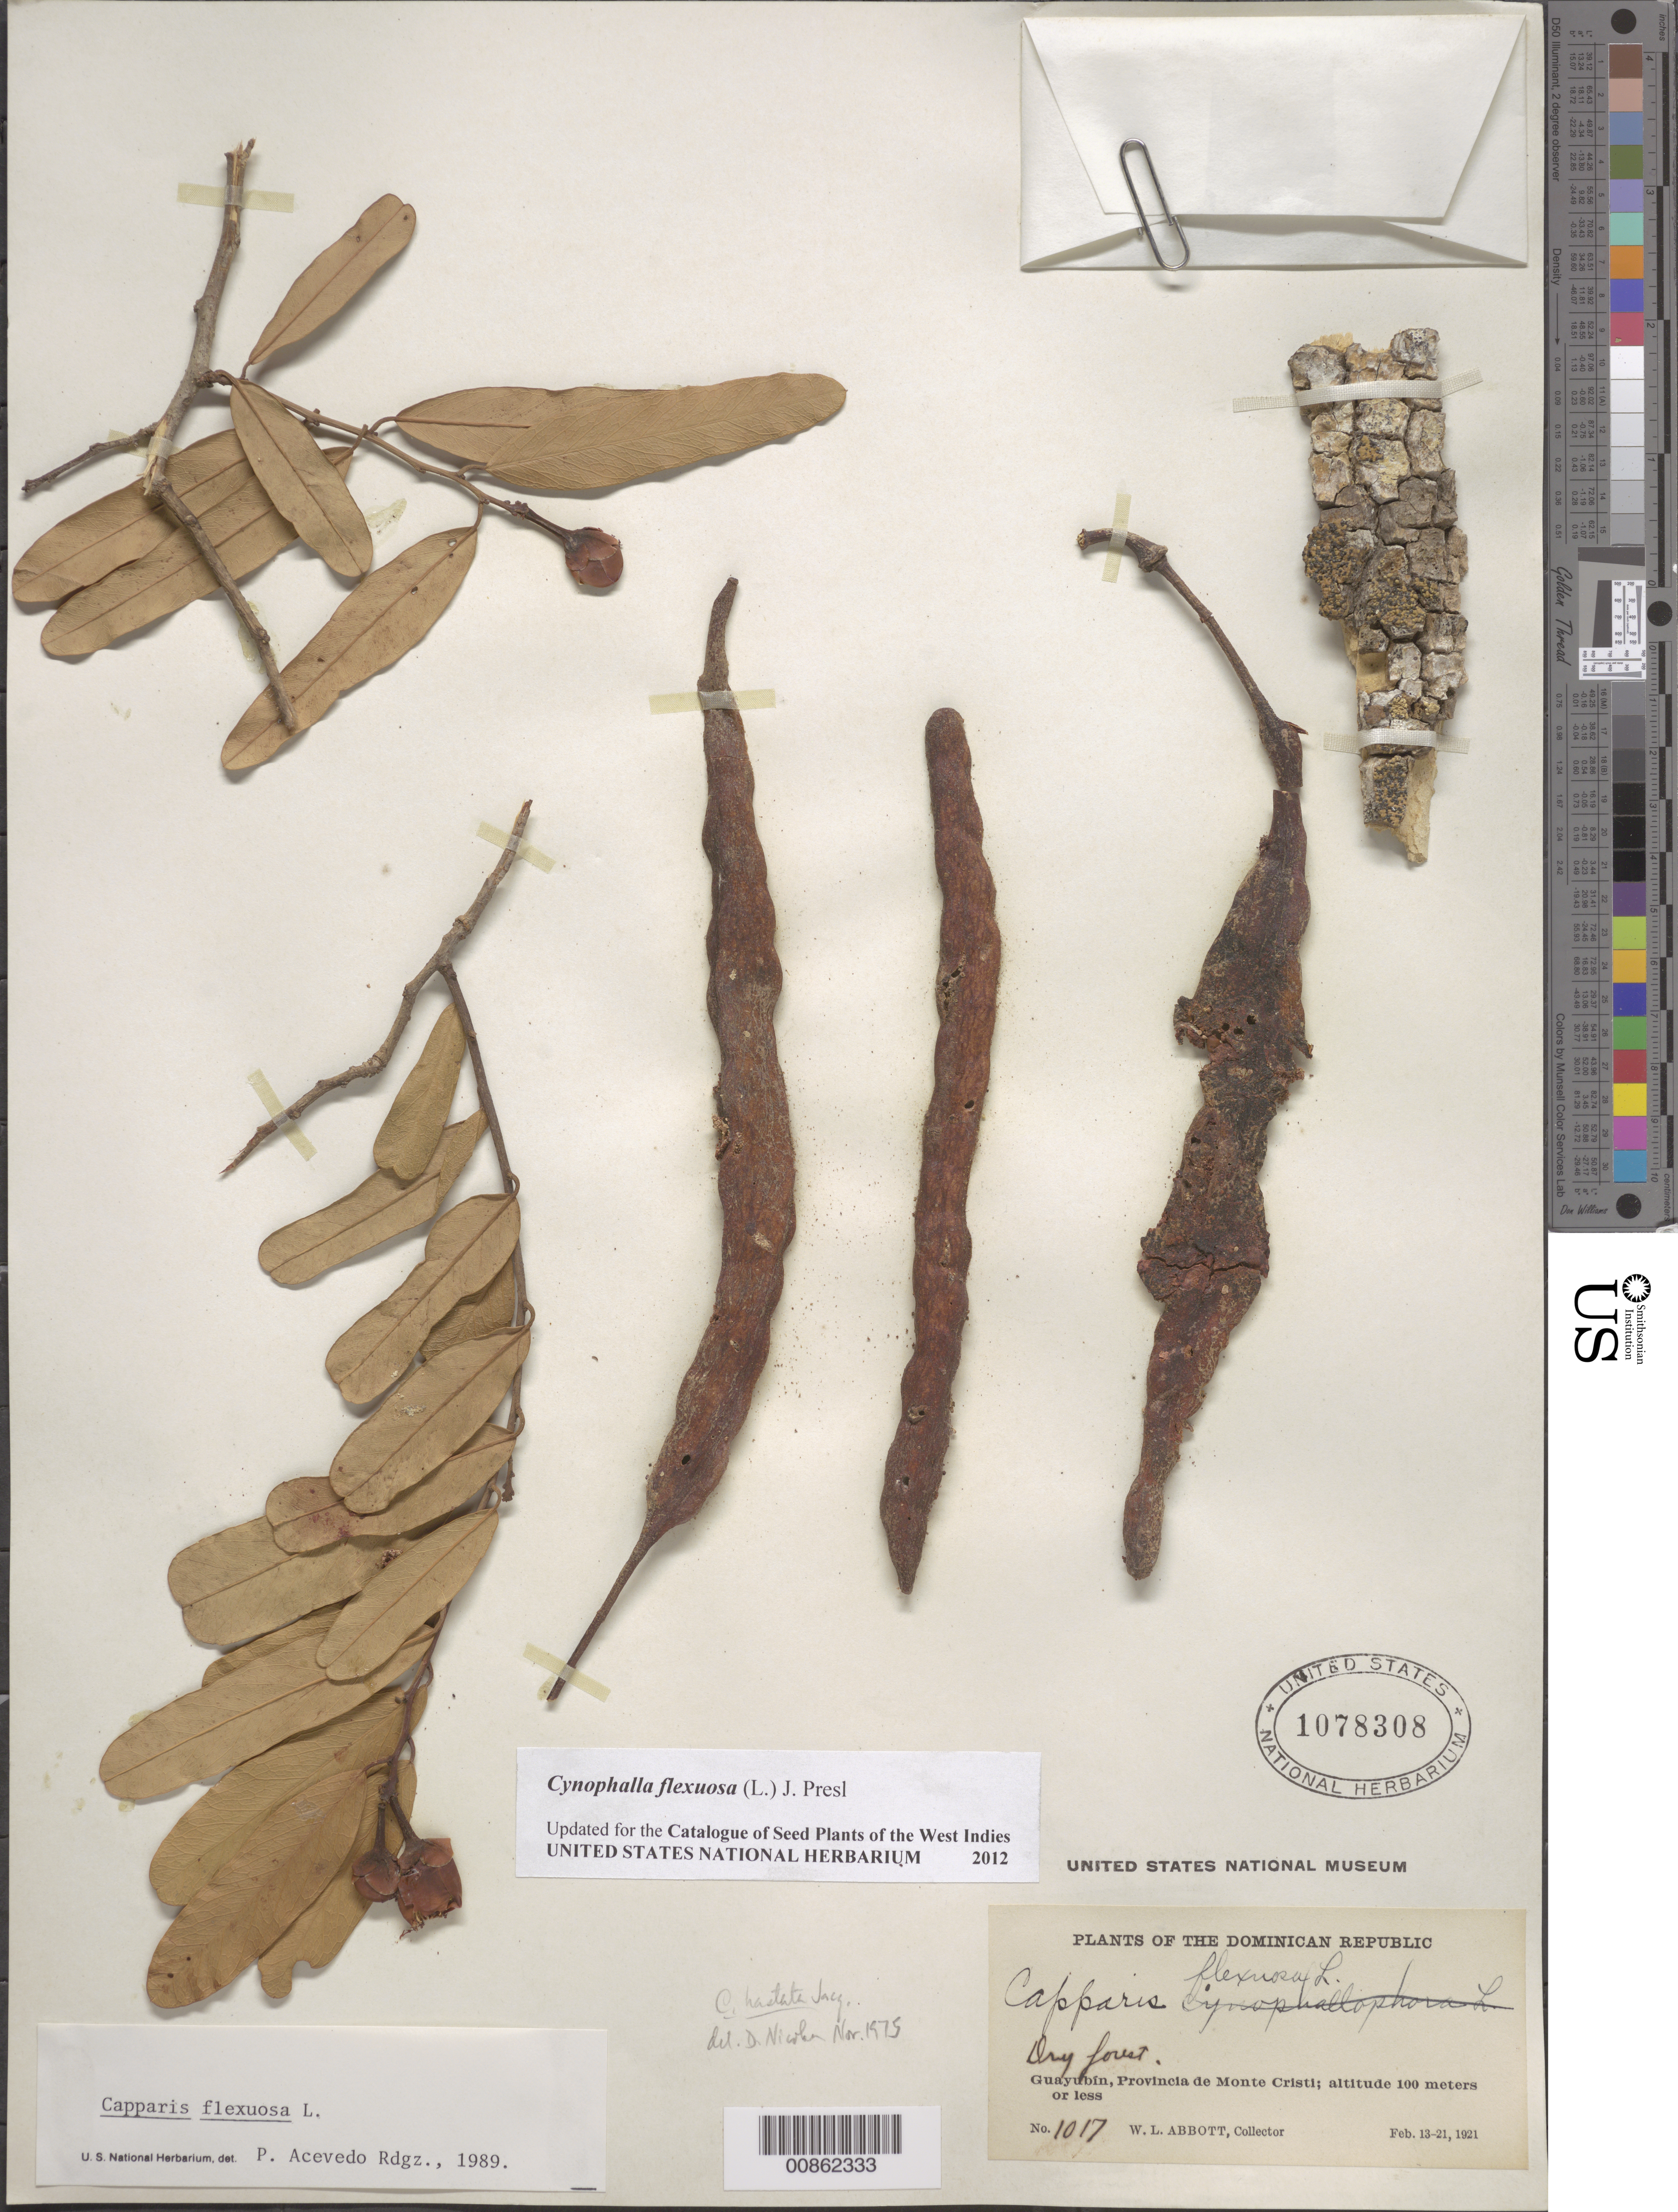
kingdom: Plantae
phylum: Tracheophyta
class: Magnoliopsida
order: Brassicales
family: Capparaceae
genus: Cynophalla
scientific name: Cynophalla flexuosa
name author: (L.) J. Presl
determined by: Acevedo-Rodríguez, P., (BOT), Smithsonian Institution - National Museum of Natural History (UNITED STATES)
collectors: W. L. Abbott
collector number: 1017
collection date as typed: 13 Feb 1921 to 21 Feb 1921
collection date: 1921-02-13/1921-02-21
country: Dominican Republic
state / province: Monte Cristi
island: Hispaniola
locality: Guayubín.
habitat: Dry forest.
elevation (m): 100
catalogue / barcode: US 1078308